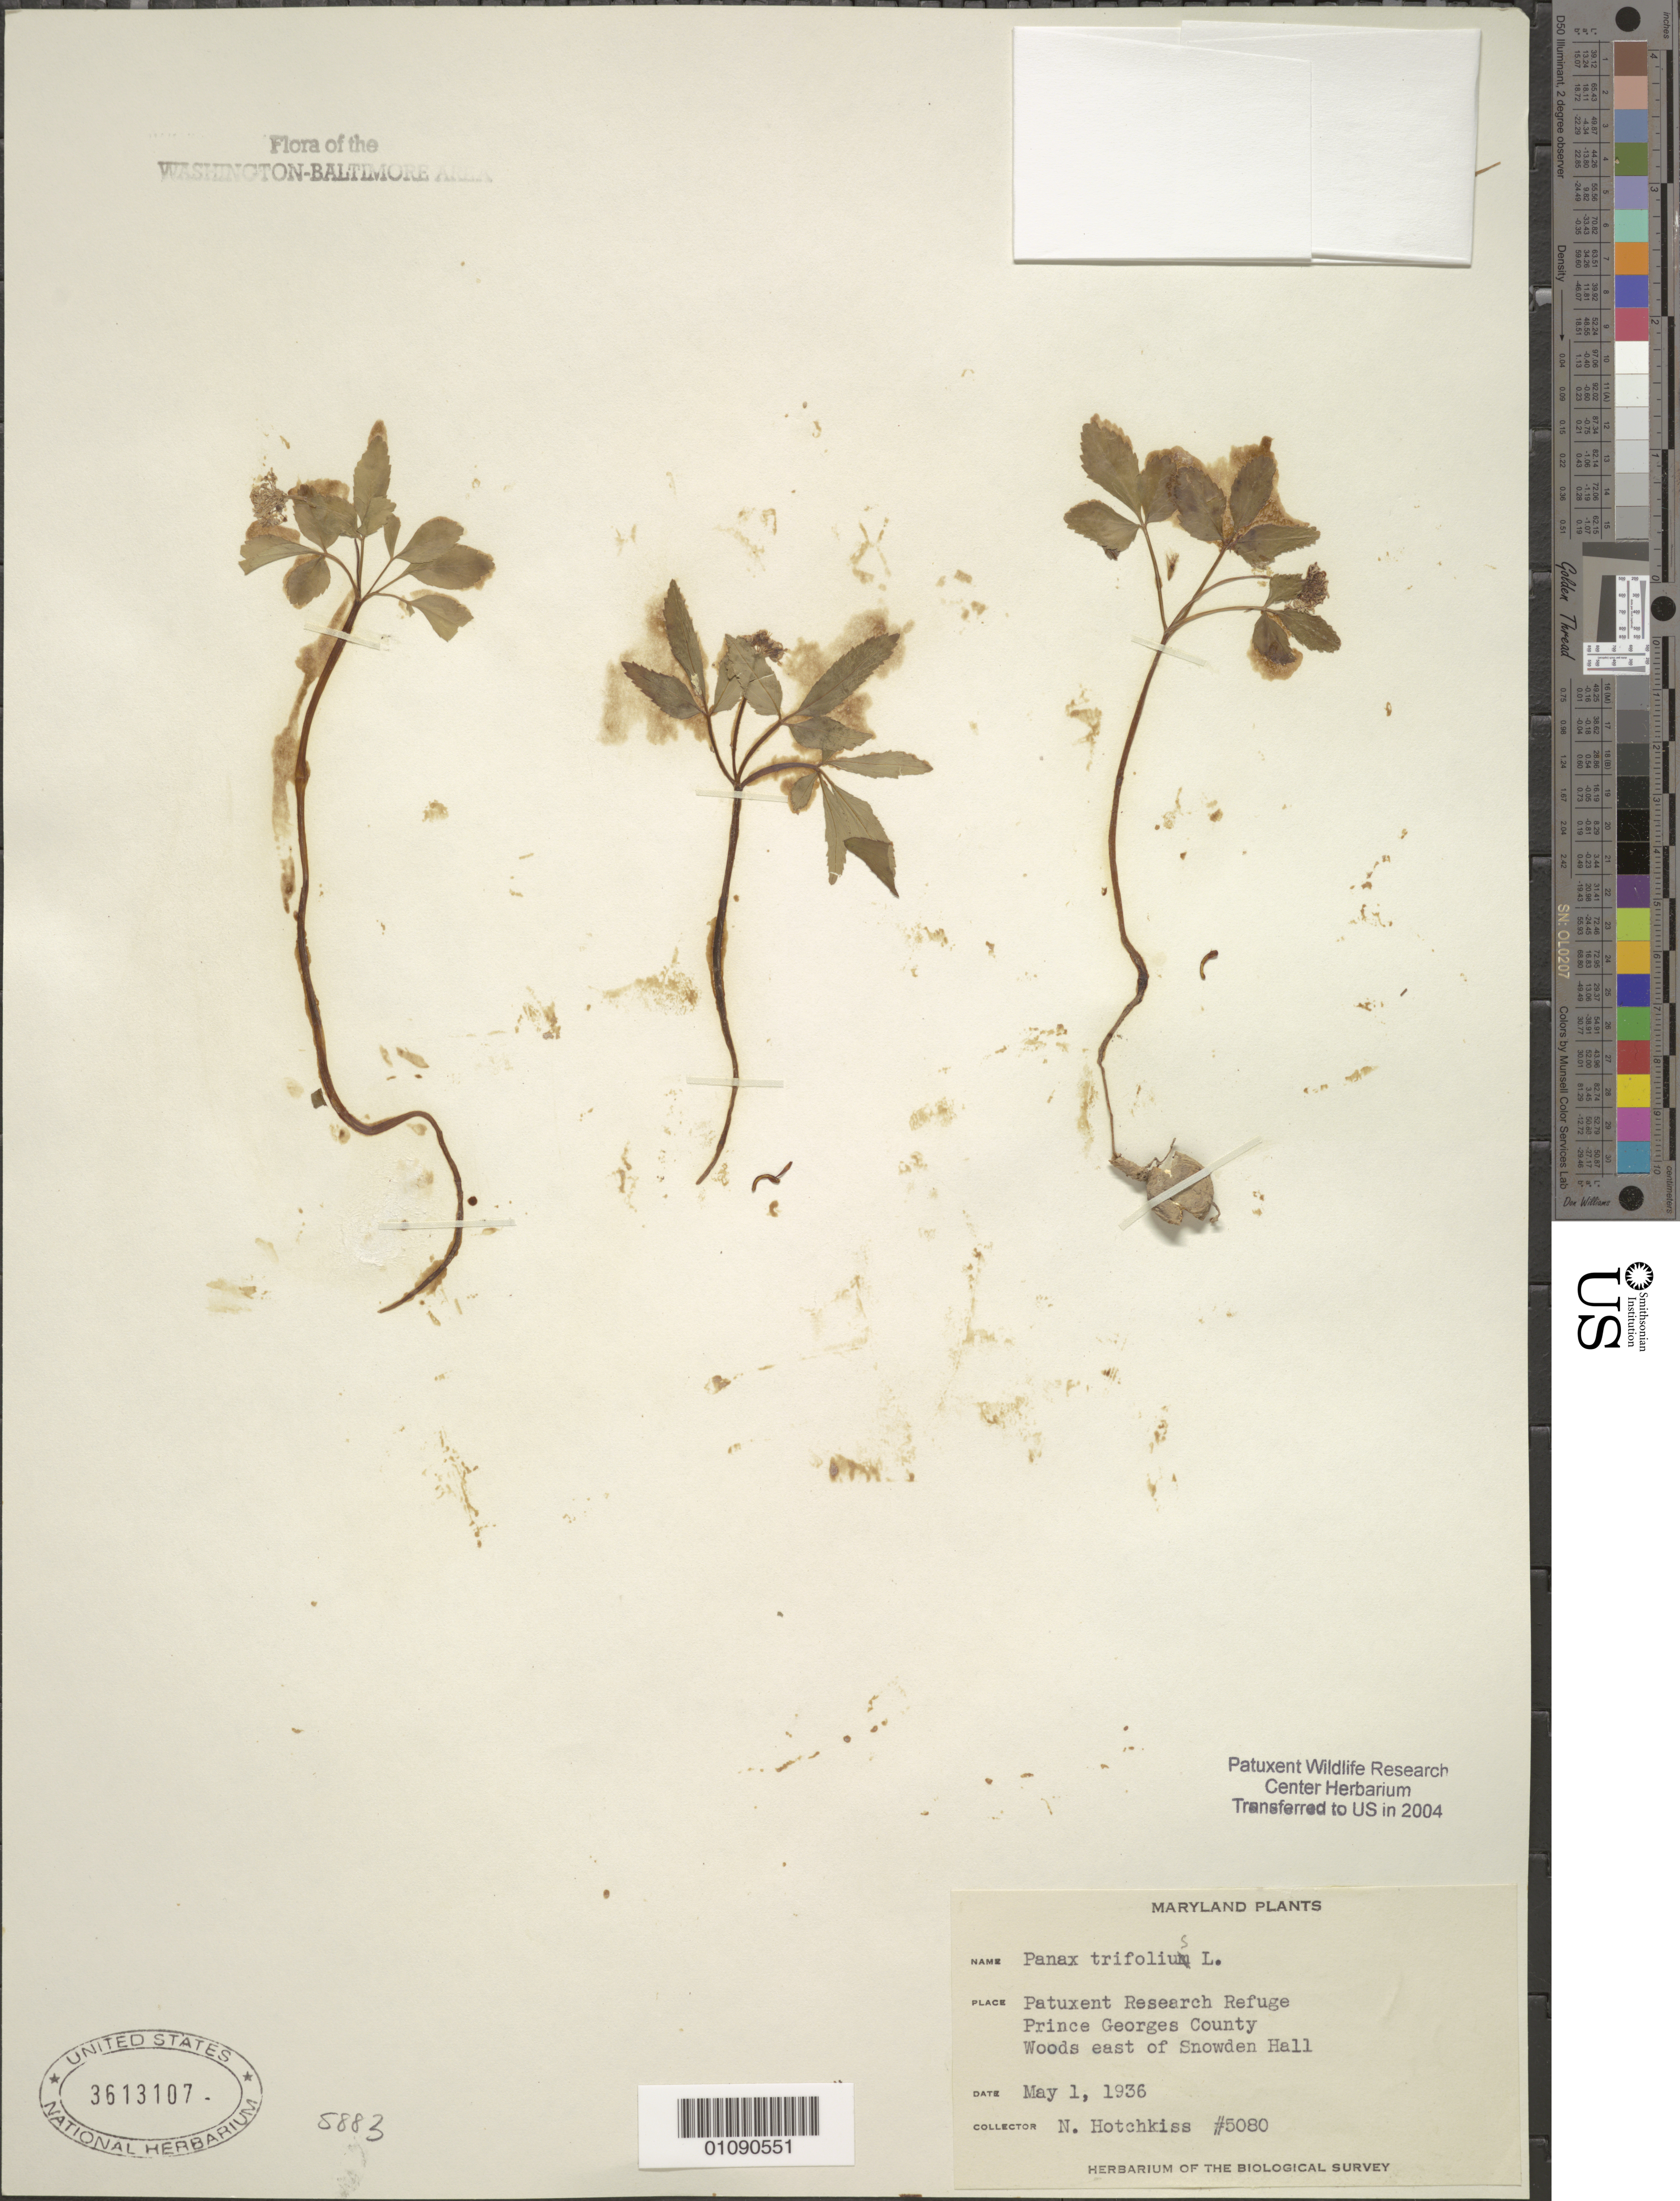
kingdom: Plantae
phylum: Tracheophyta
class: Magnoliopsida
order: Apiales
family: Araliaceae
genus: Panax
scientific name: Panax trifolius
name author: L.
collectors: N. Hotchkiss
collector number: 5080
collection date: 1936-05-01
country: United States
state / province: Maryland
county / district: Prince George's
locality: E. of Snowden Hall. Patuxent Wildlife Refuge.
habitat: Woods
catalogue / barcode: US 3613107